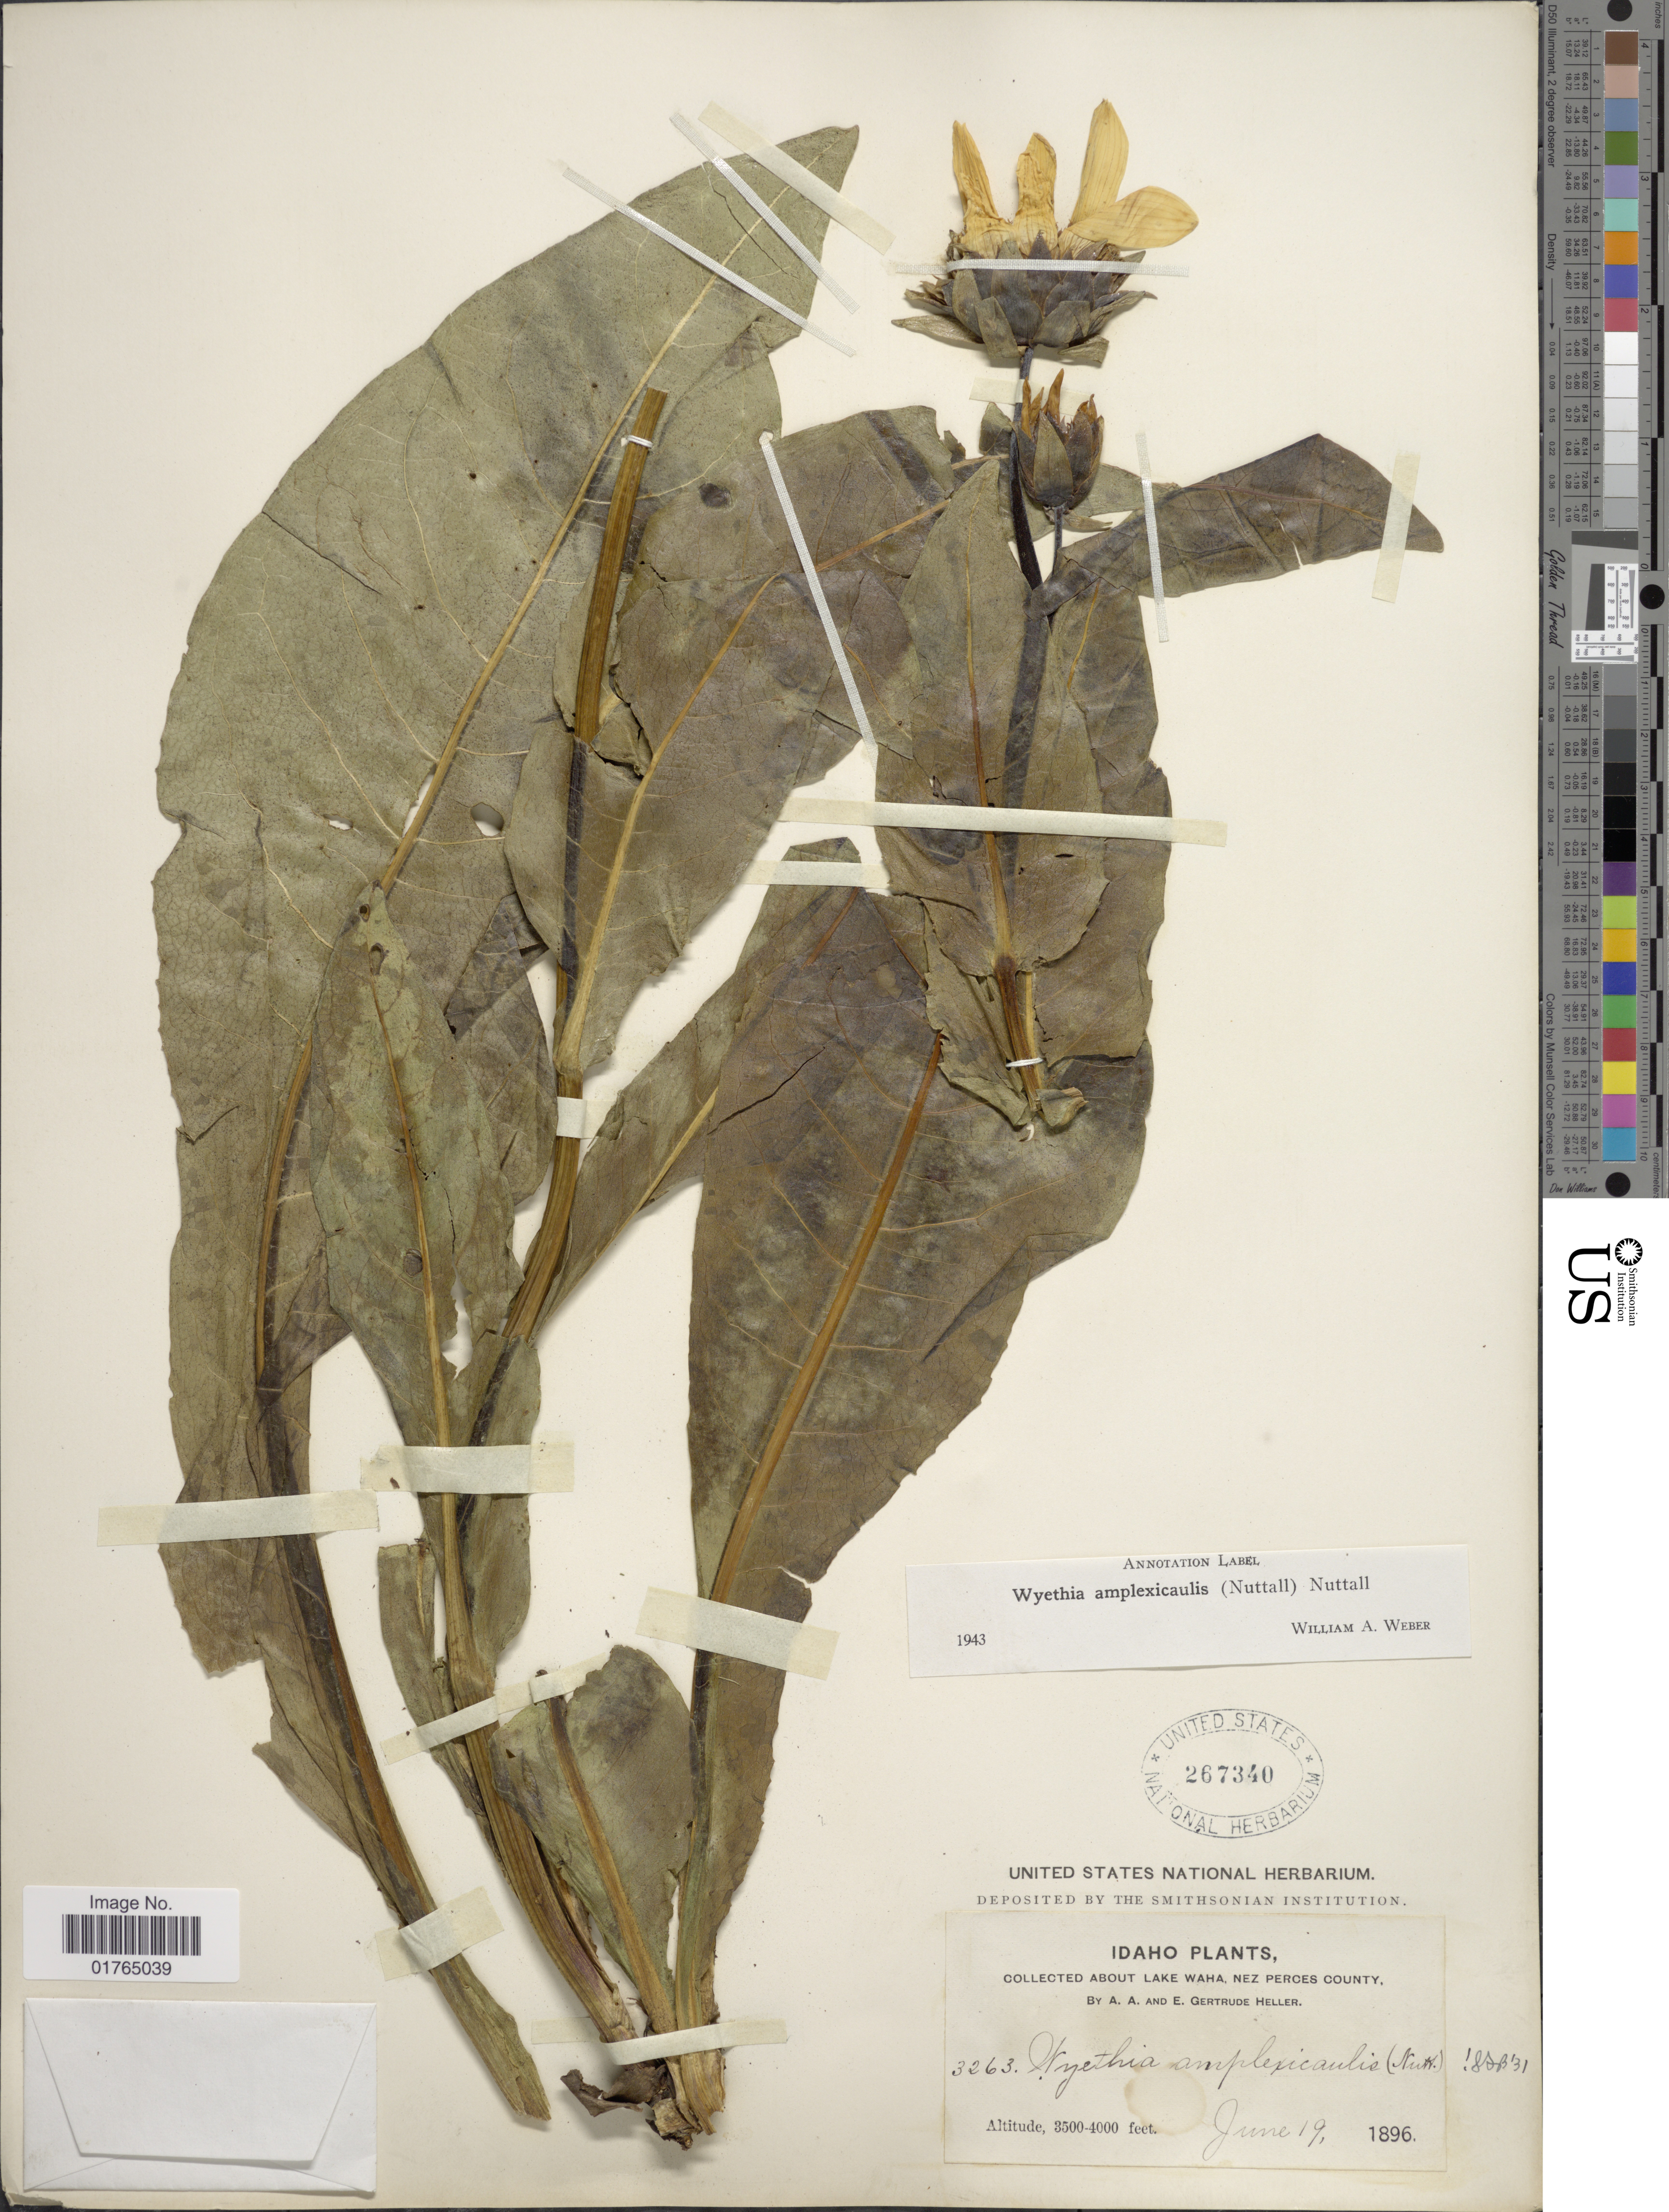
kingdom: Plantae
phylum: Tracheophyta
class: Magnoliopsida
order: Asterales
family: Asteraceae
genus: Wyethia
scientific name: Wyethia amplexicaulis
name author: Nutt.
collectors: A. A. Heller & E. G. Heller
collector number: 3263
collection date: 1896-06-19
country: United States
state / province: Idaho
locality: Lake Waha, Nez Perces County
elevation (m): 1067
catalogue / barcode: US 267340